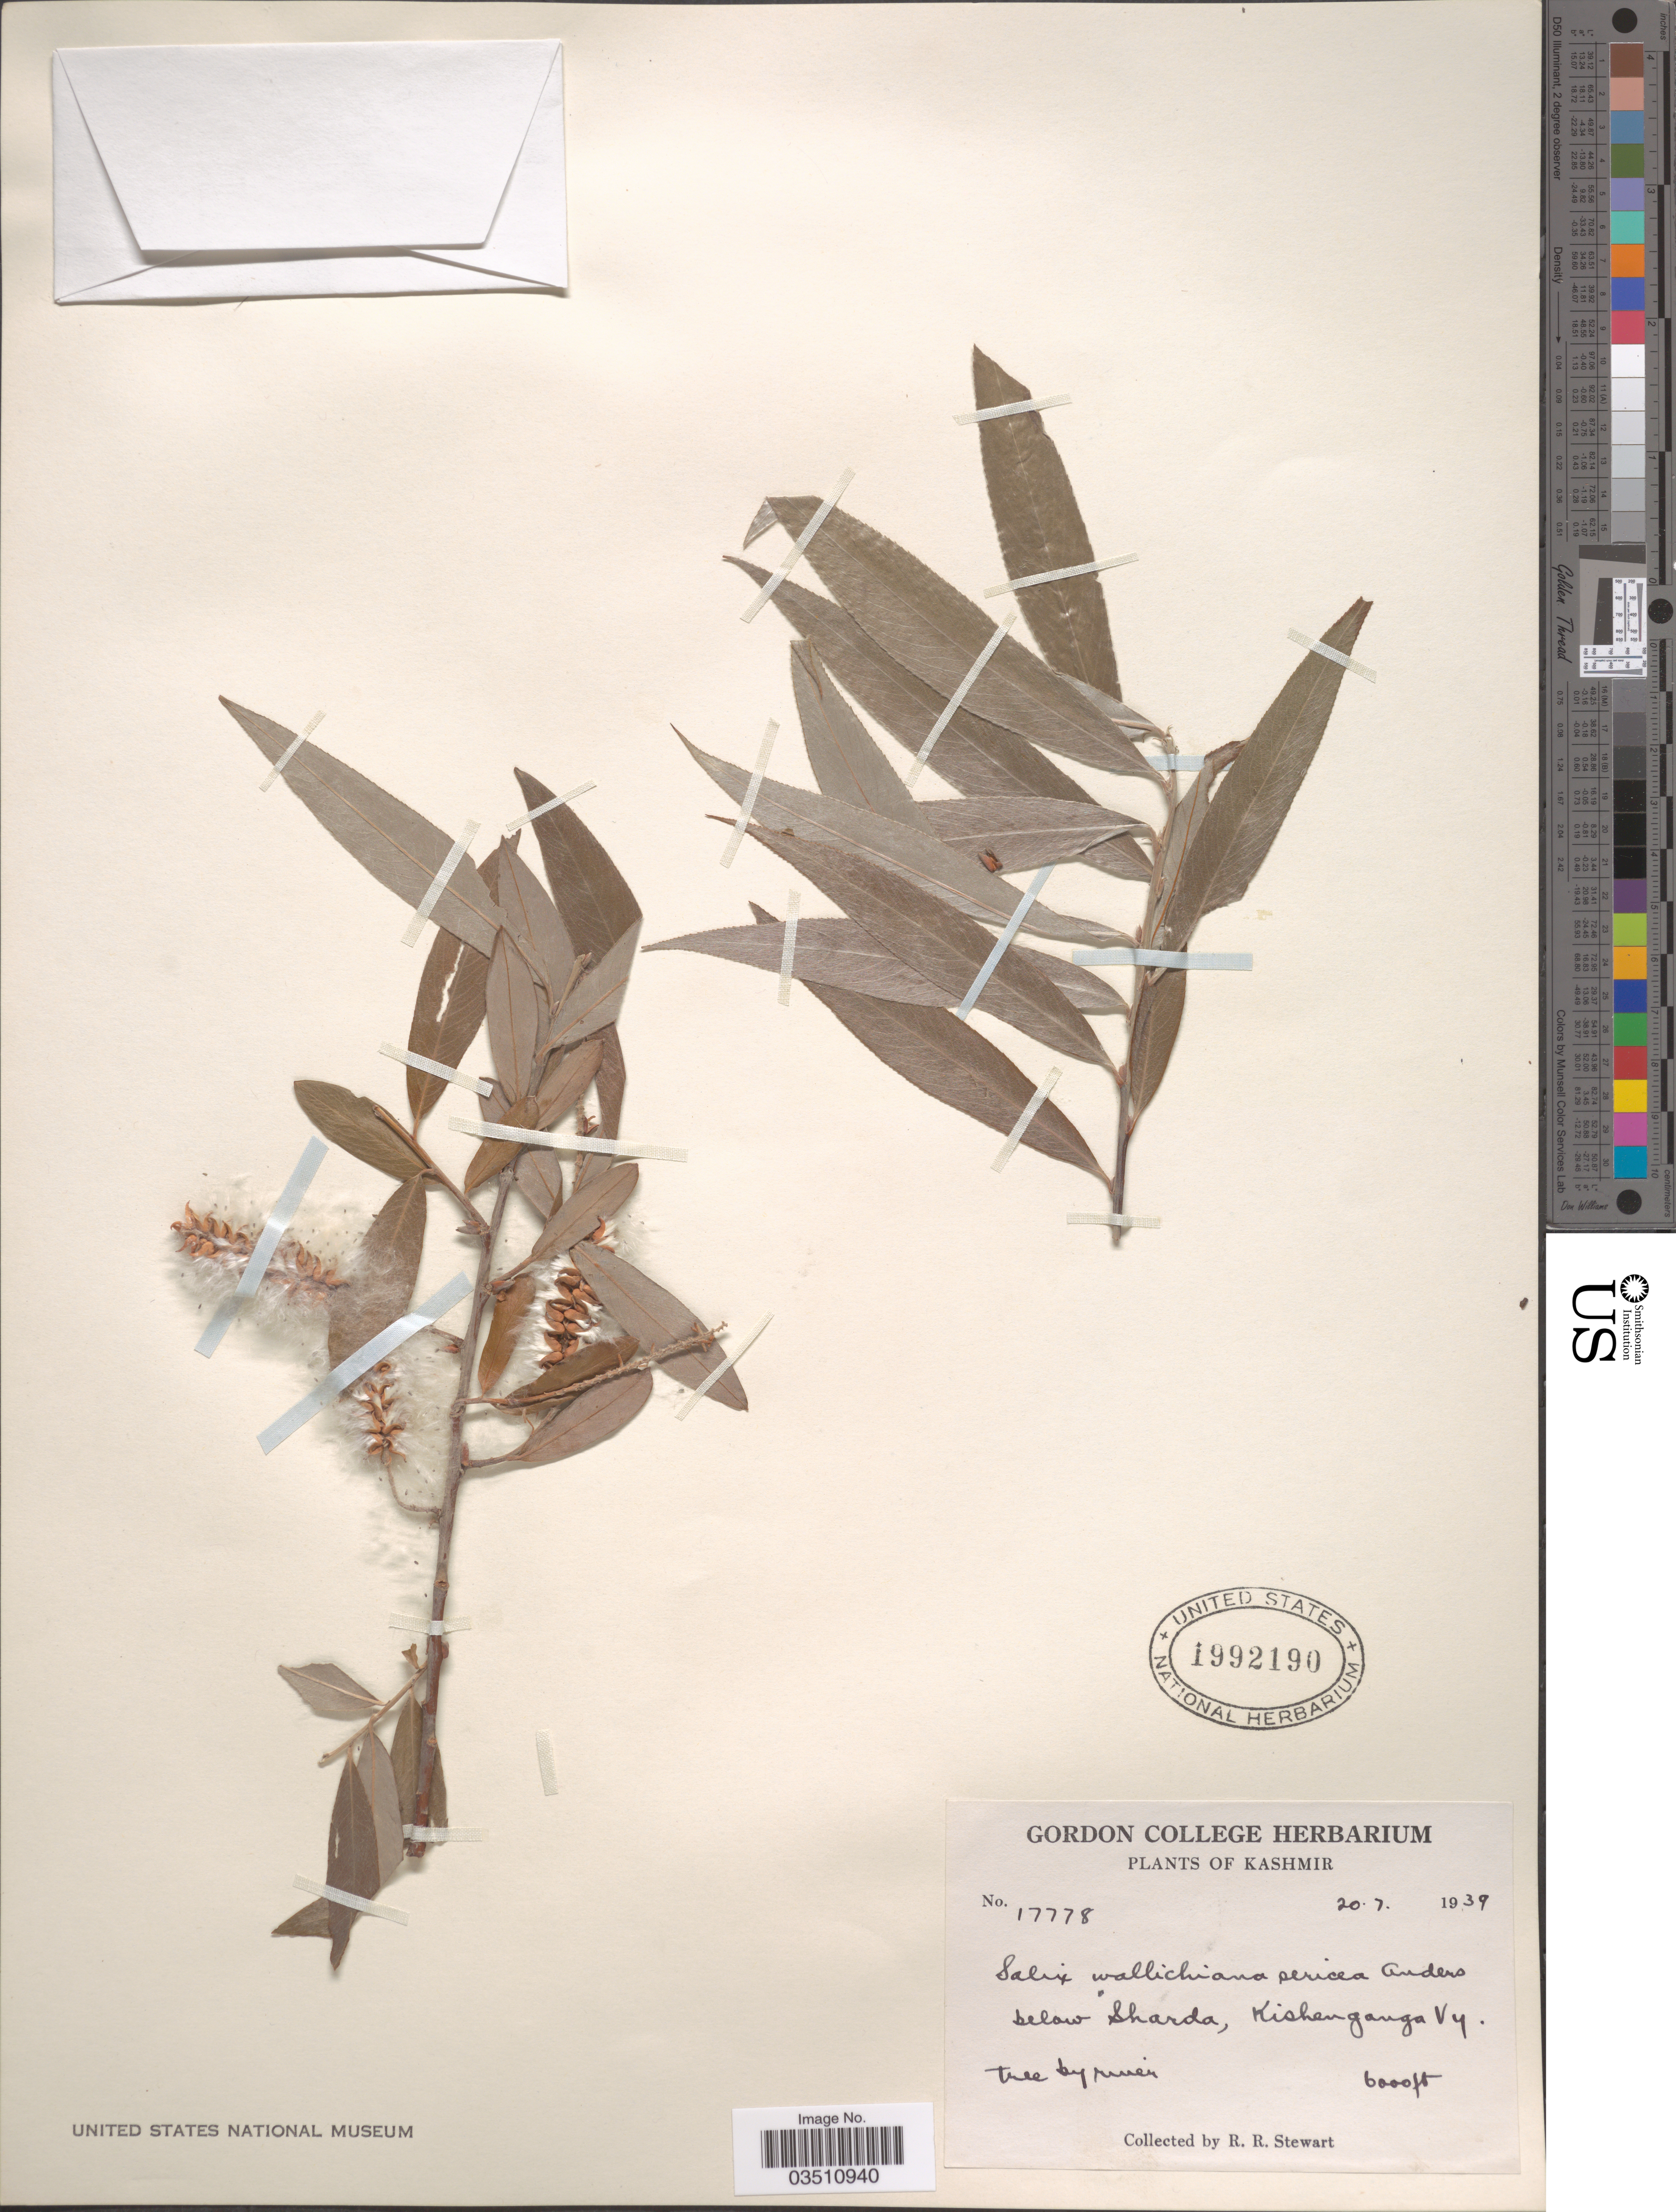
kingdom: Plantae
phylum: Tracheophyta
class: Magnoliopsida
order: Malpighiales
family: Salicaceae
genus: Salix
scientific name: Salix oxycarpa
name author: Andersson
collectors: R. Stewart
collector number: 17778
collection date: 1939-07-20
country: India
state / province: Jammu and Kashmir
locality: Kashmir. Below Sharda, Kishenganga Vy.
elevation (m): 1829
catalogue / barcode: US 1992190